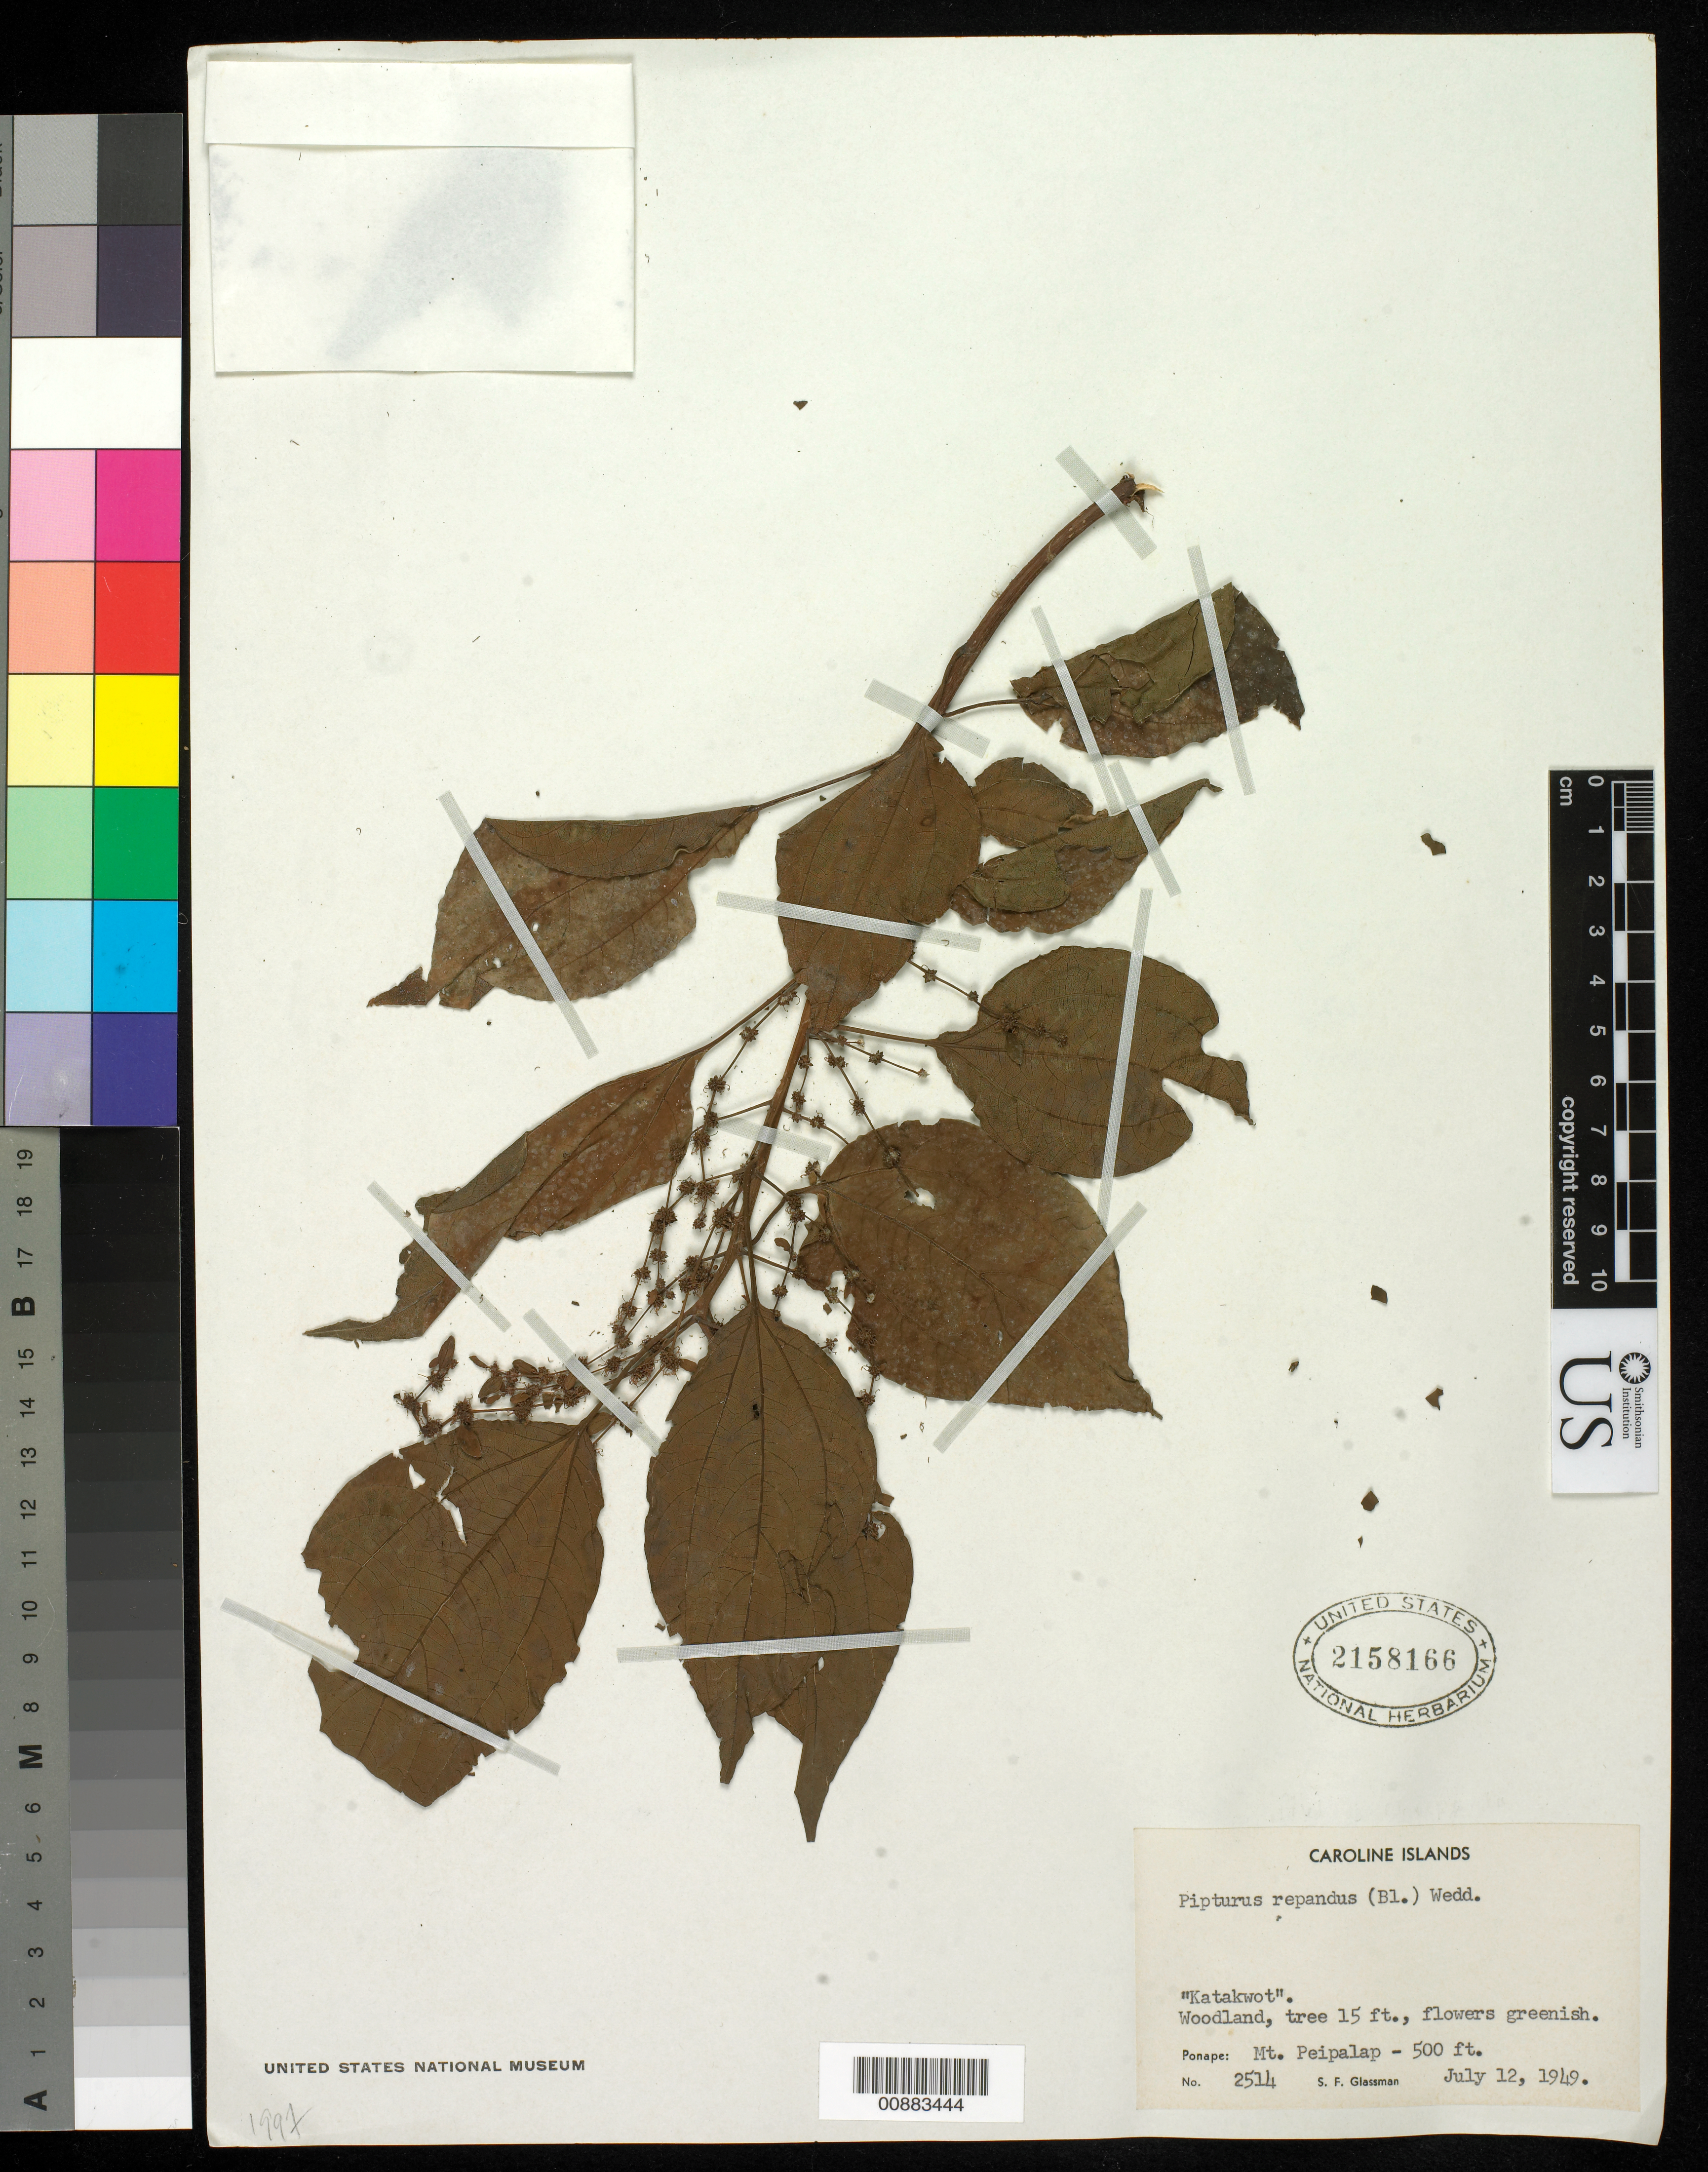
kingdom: Plantae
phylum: Tracheophyta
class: Magnoliopsida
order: Rosales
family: Urticaceae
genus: Pipturus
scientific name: Pipturus repandus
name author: Wedd.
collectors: S. F. Glassman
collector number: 2514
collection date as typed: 12 Jul 1949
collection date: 1949-07-12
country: Micronesia, Federated States of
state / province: Pohnpei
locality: Mt. Pelipalp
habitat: woodlands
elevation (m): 152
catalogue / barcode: US 2158166